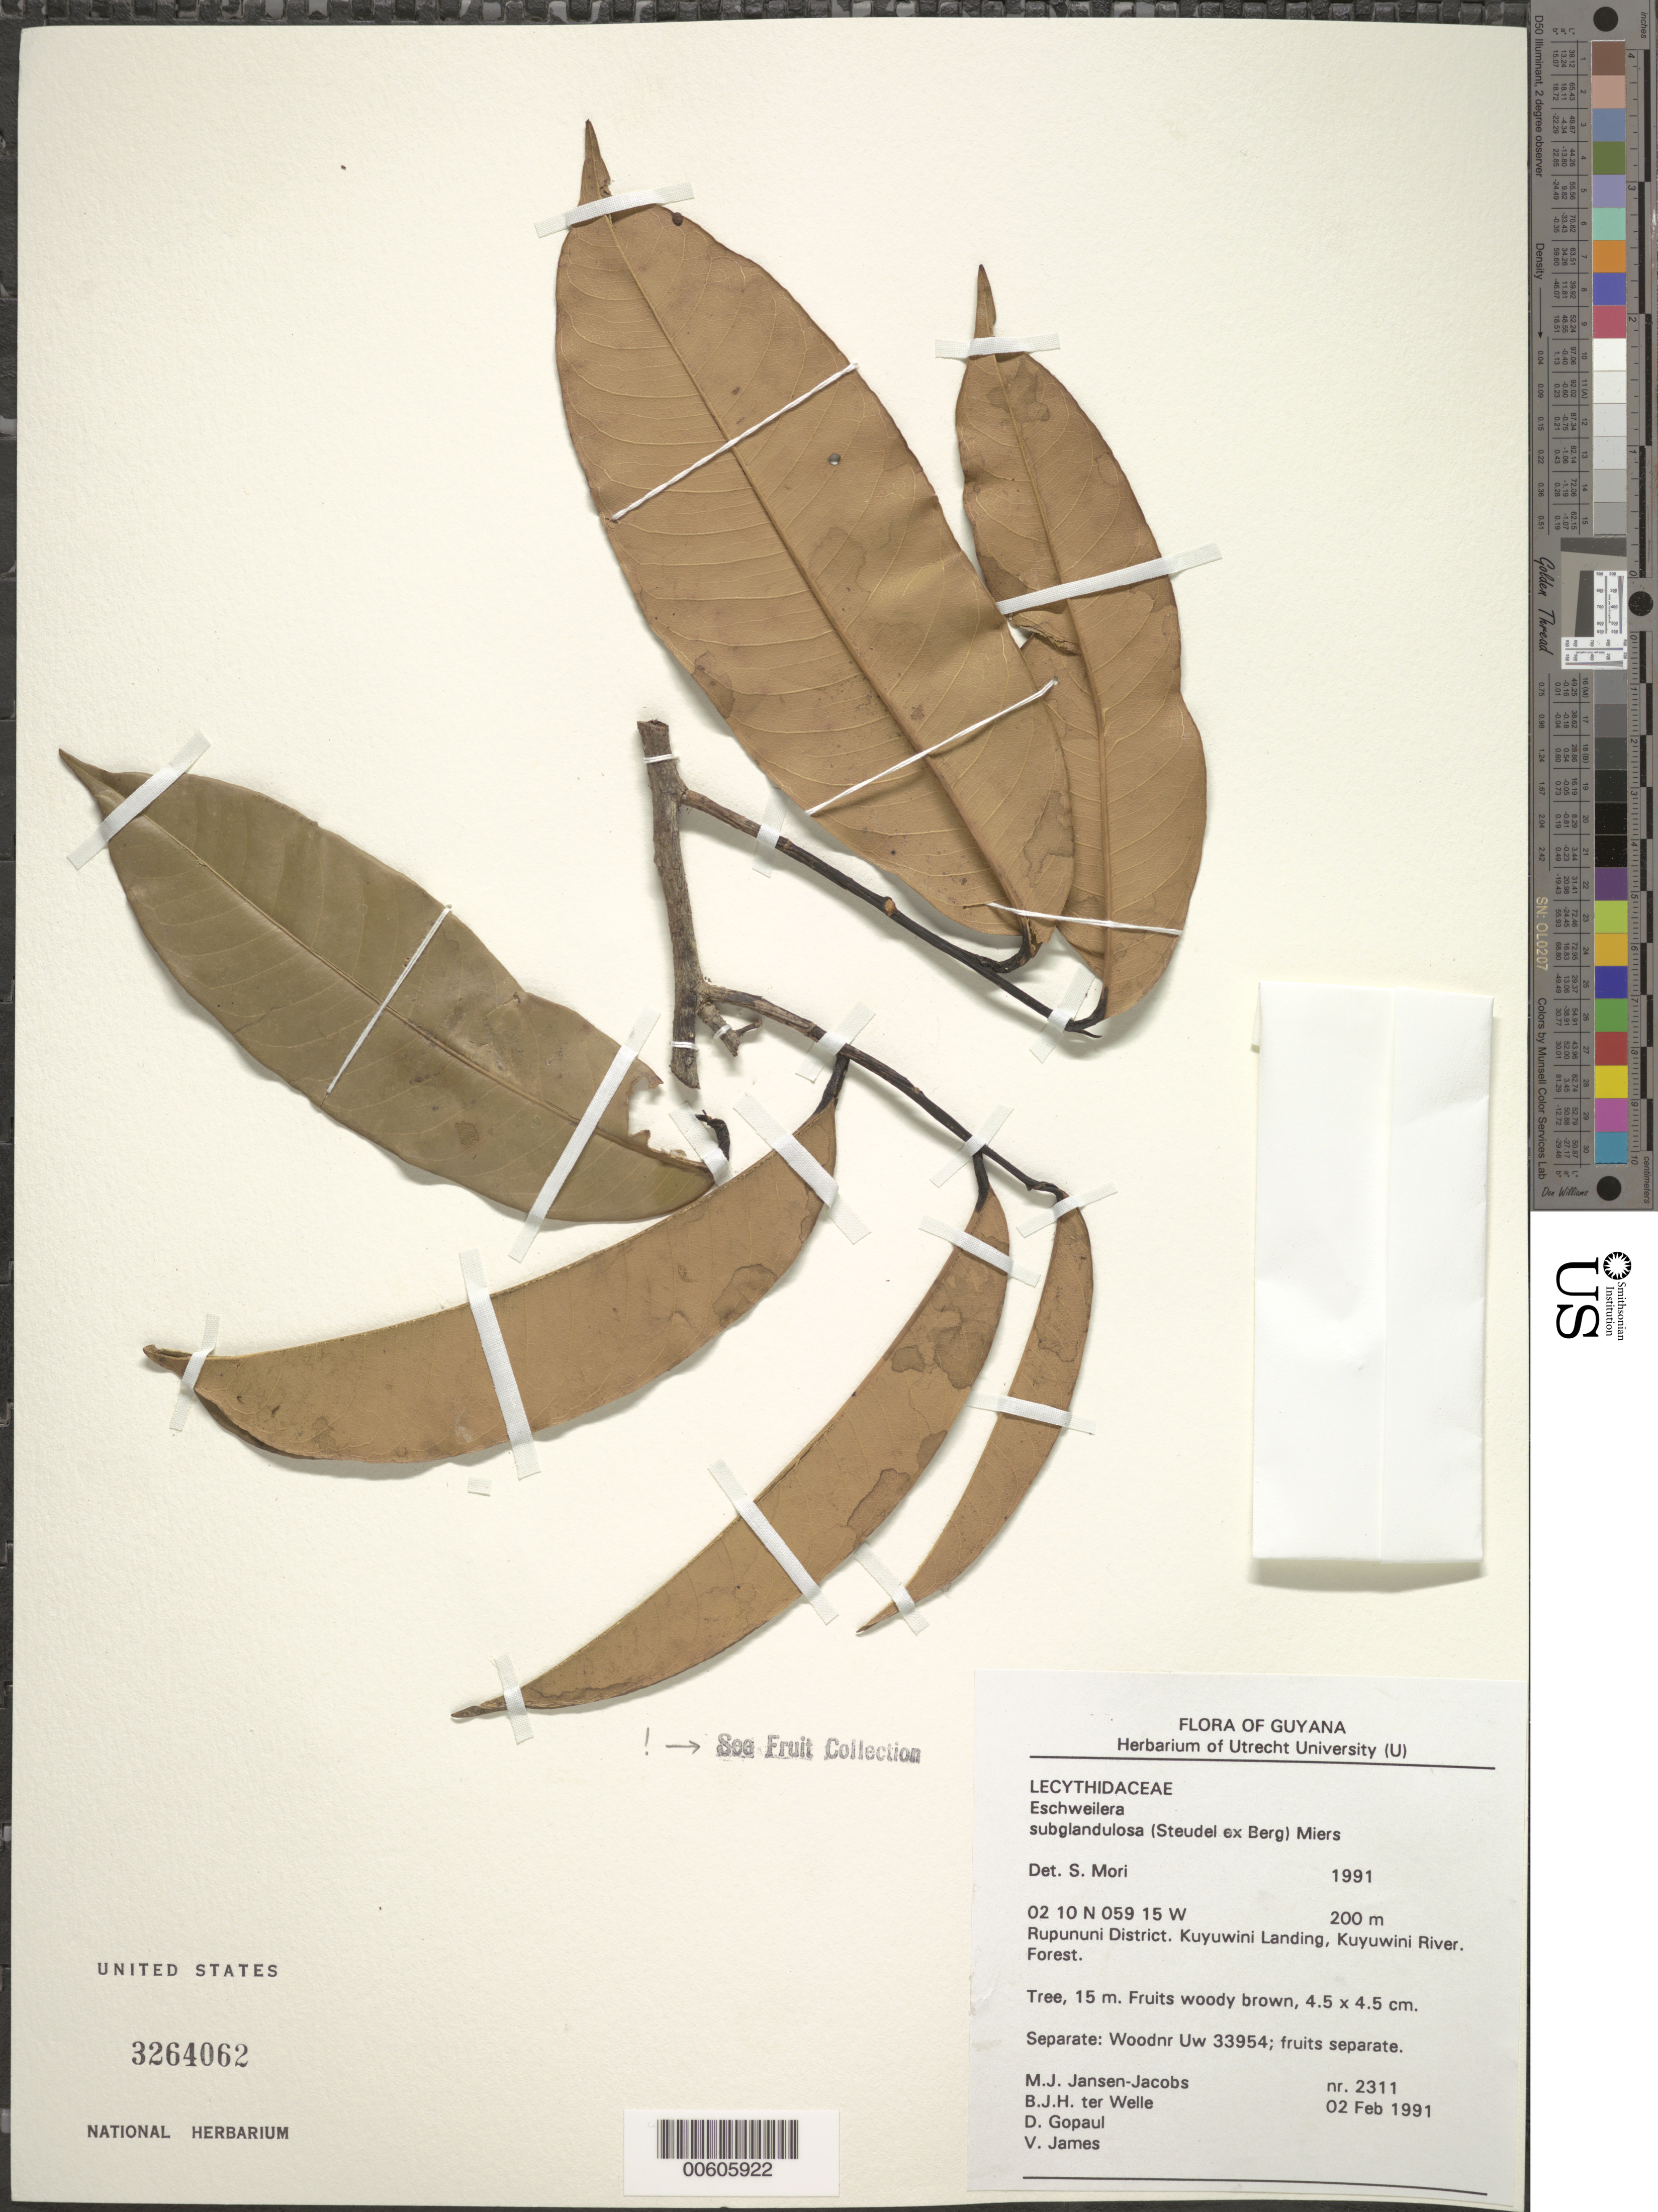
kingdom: Plantae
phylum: Tracheophyta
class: Magnoliopsida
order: Ericales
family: Lecythidaceae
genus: Eschweilera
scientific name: Eschweilera subglandulosa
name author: (Steud. ex Berg) Miers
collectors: M. J. Jansen-Jacobs, B. Welle, D. Gopaul & V. James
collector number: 2311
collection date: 1991-02-02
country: Guyana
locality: Rupununi District. Kuyuwini Landing, Kuyuwini River.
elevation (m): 200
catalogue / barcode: US 3264062